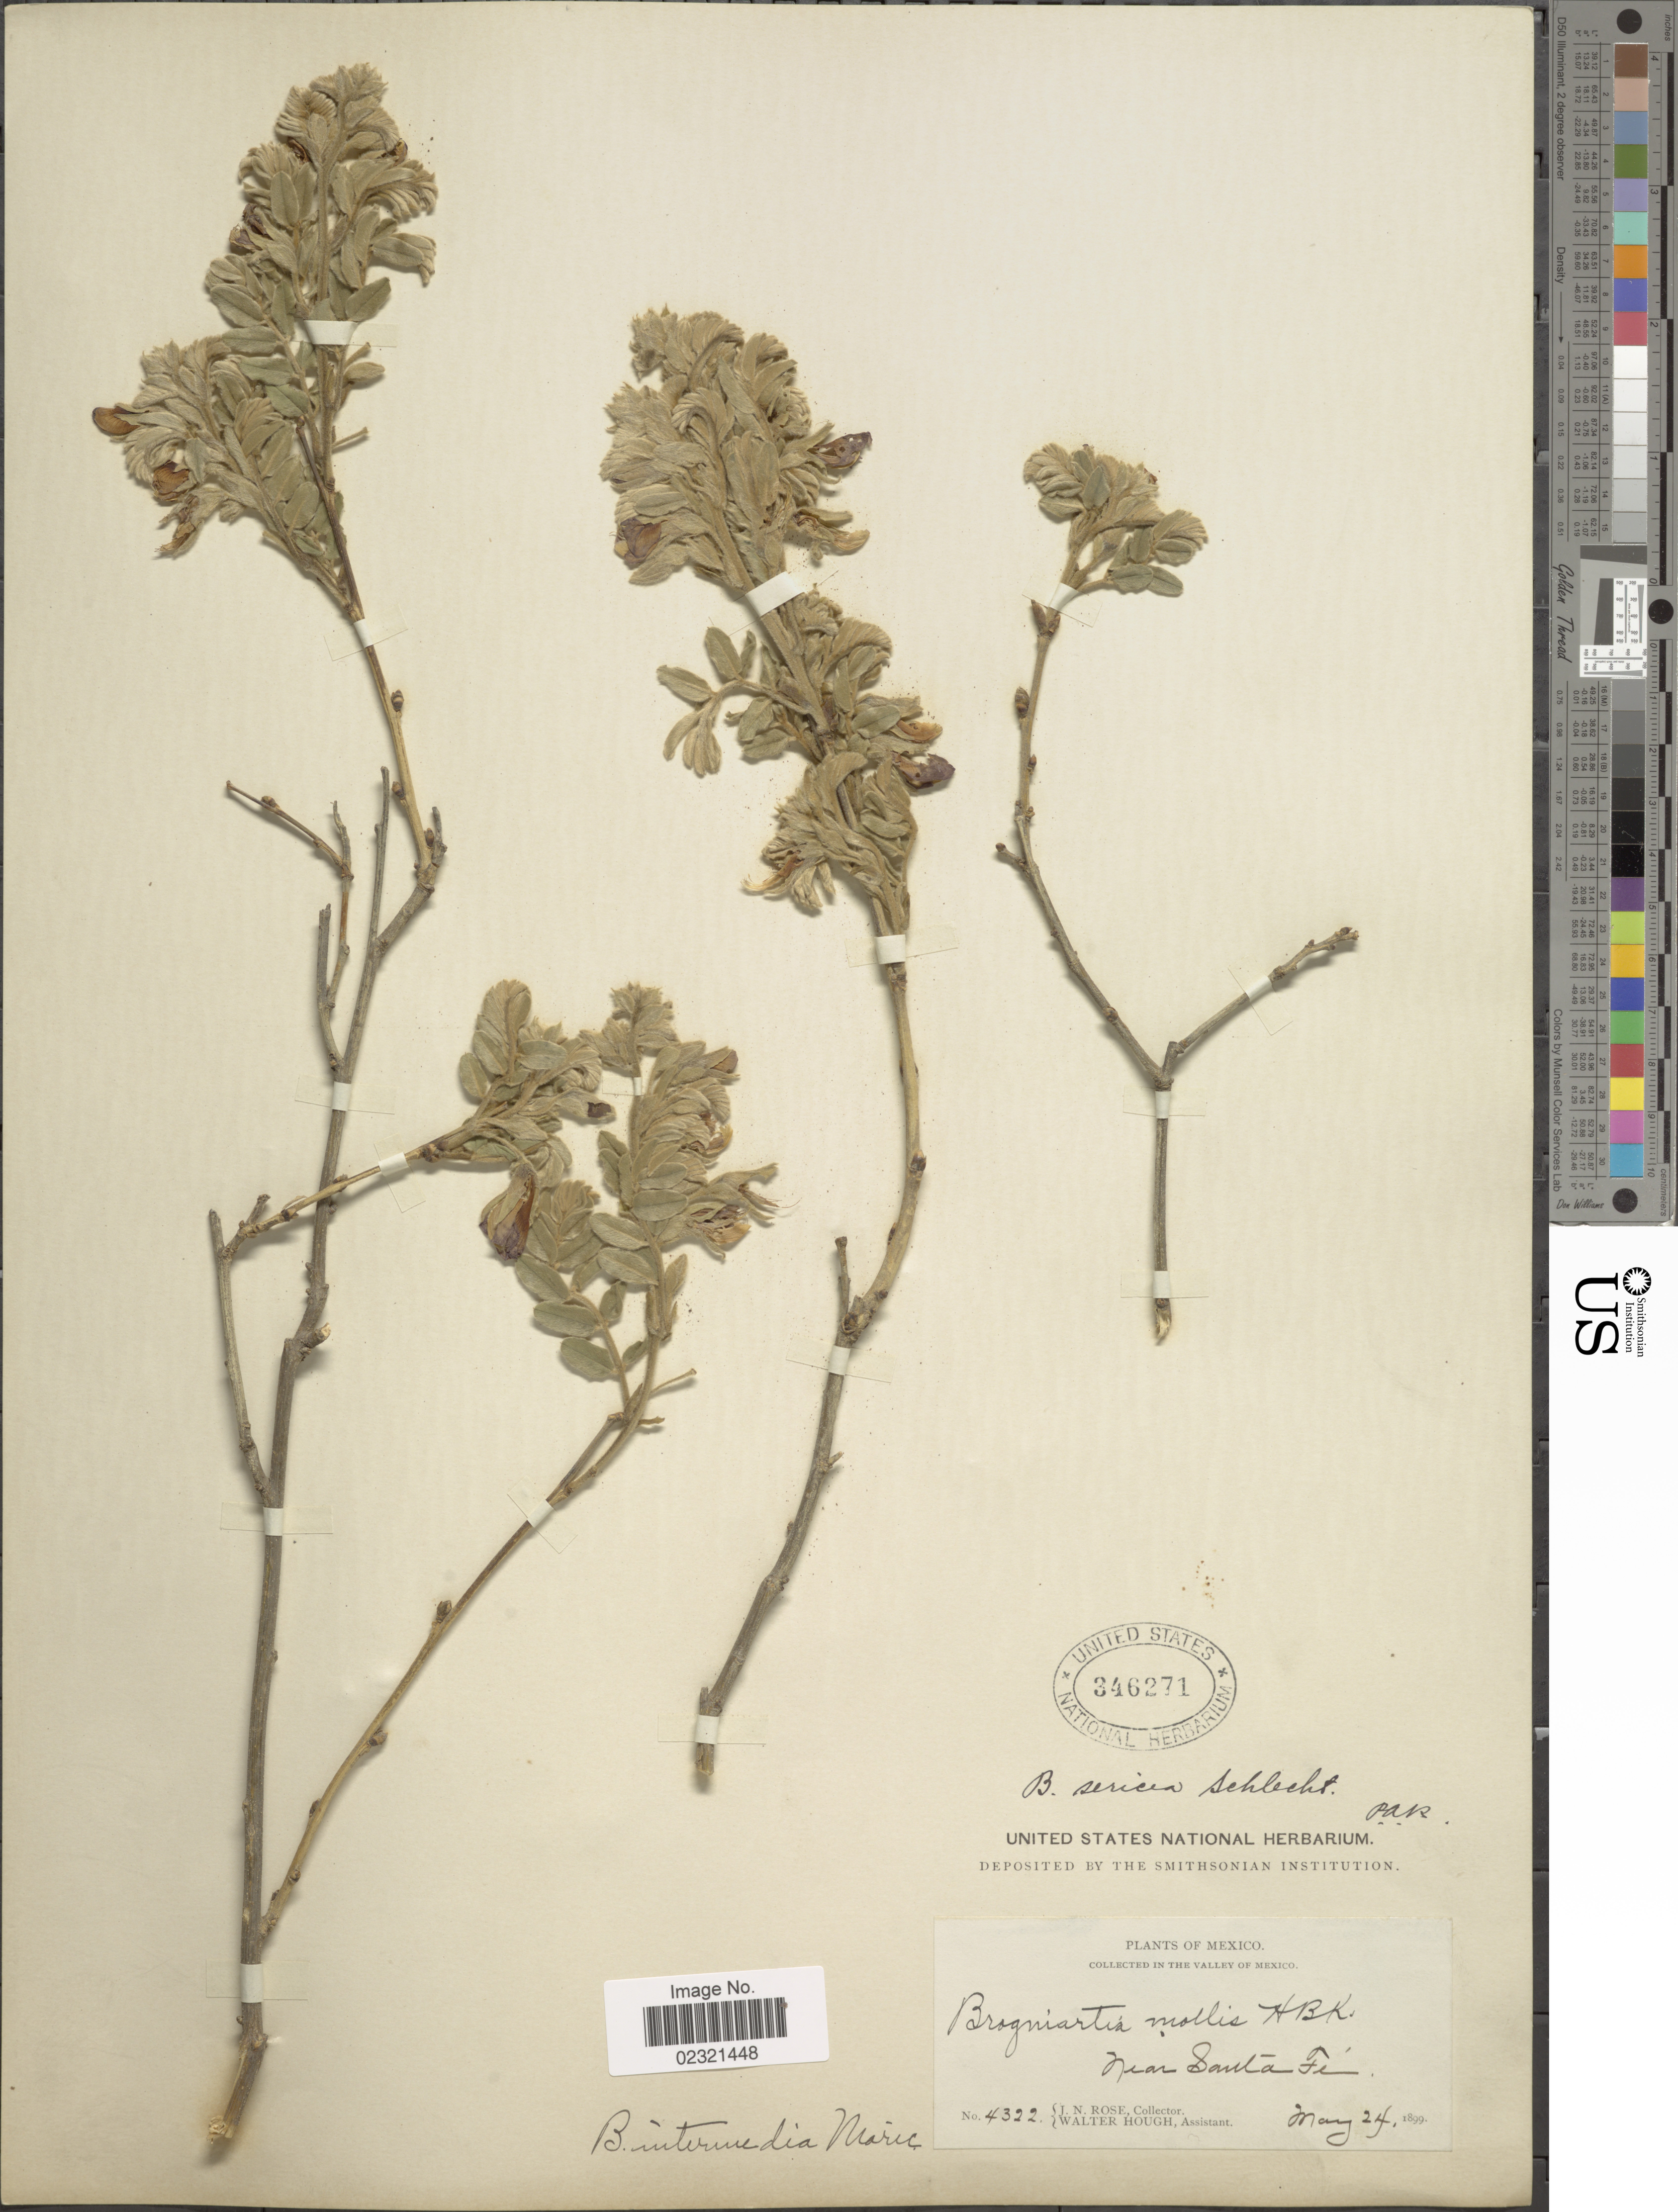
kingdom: Plantae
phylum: Tracheophyta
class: Magnoliopsida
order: Fabales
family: Fabaceae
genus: Brongniartia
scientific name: Brongniartia sericea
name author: Schltdl.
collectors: J. N. Rose & W. Hough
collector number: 4322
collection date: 1899-05-24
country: Mexico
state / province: México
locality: The valley of Mexico. Near Santa Fe.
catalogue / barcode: US 346271